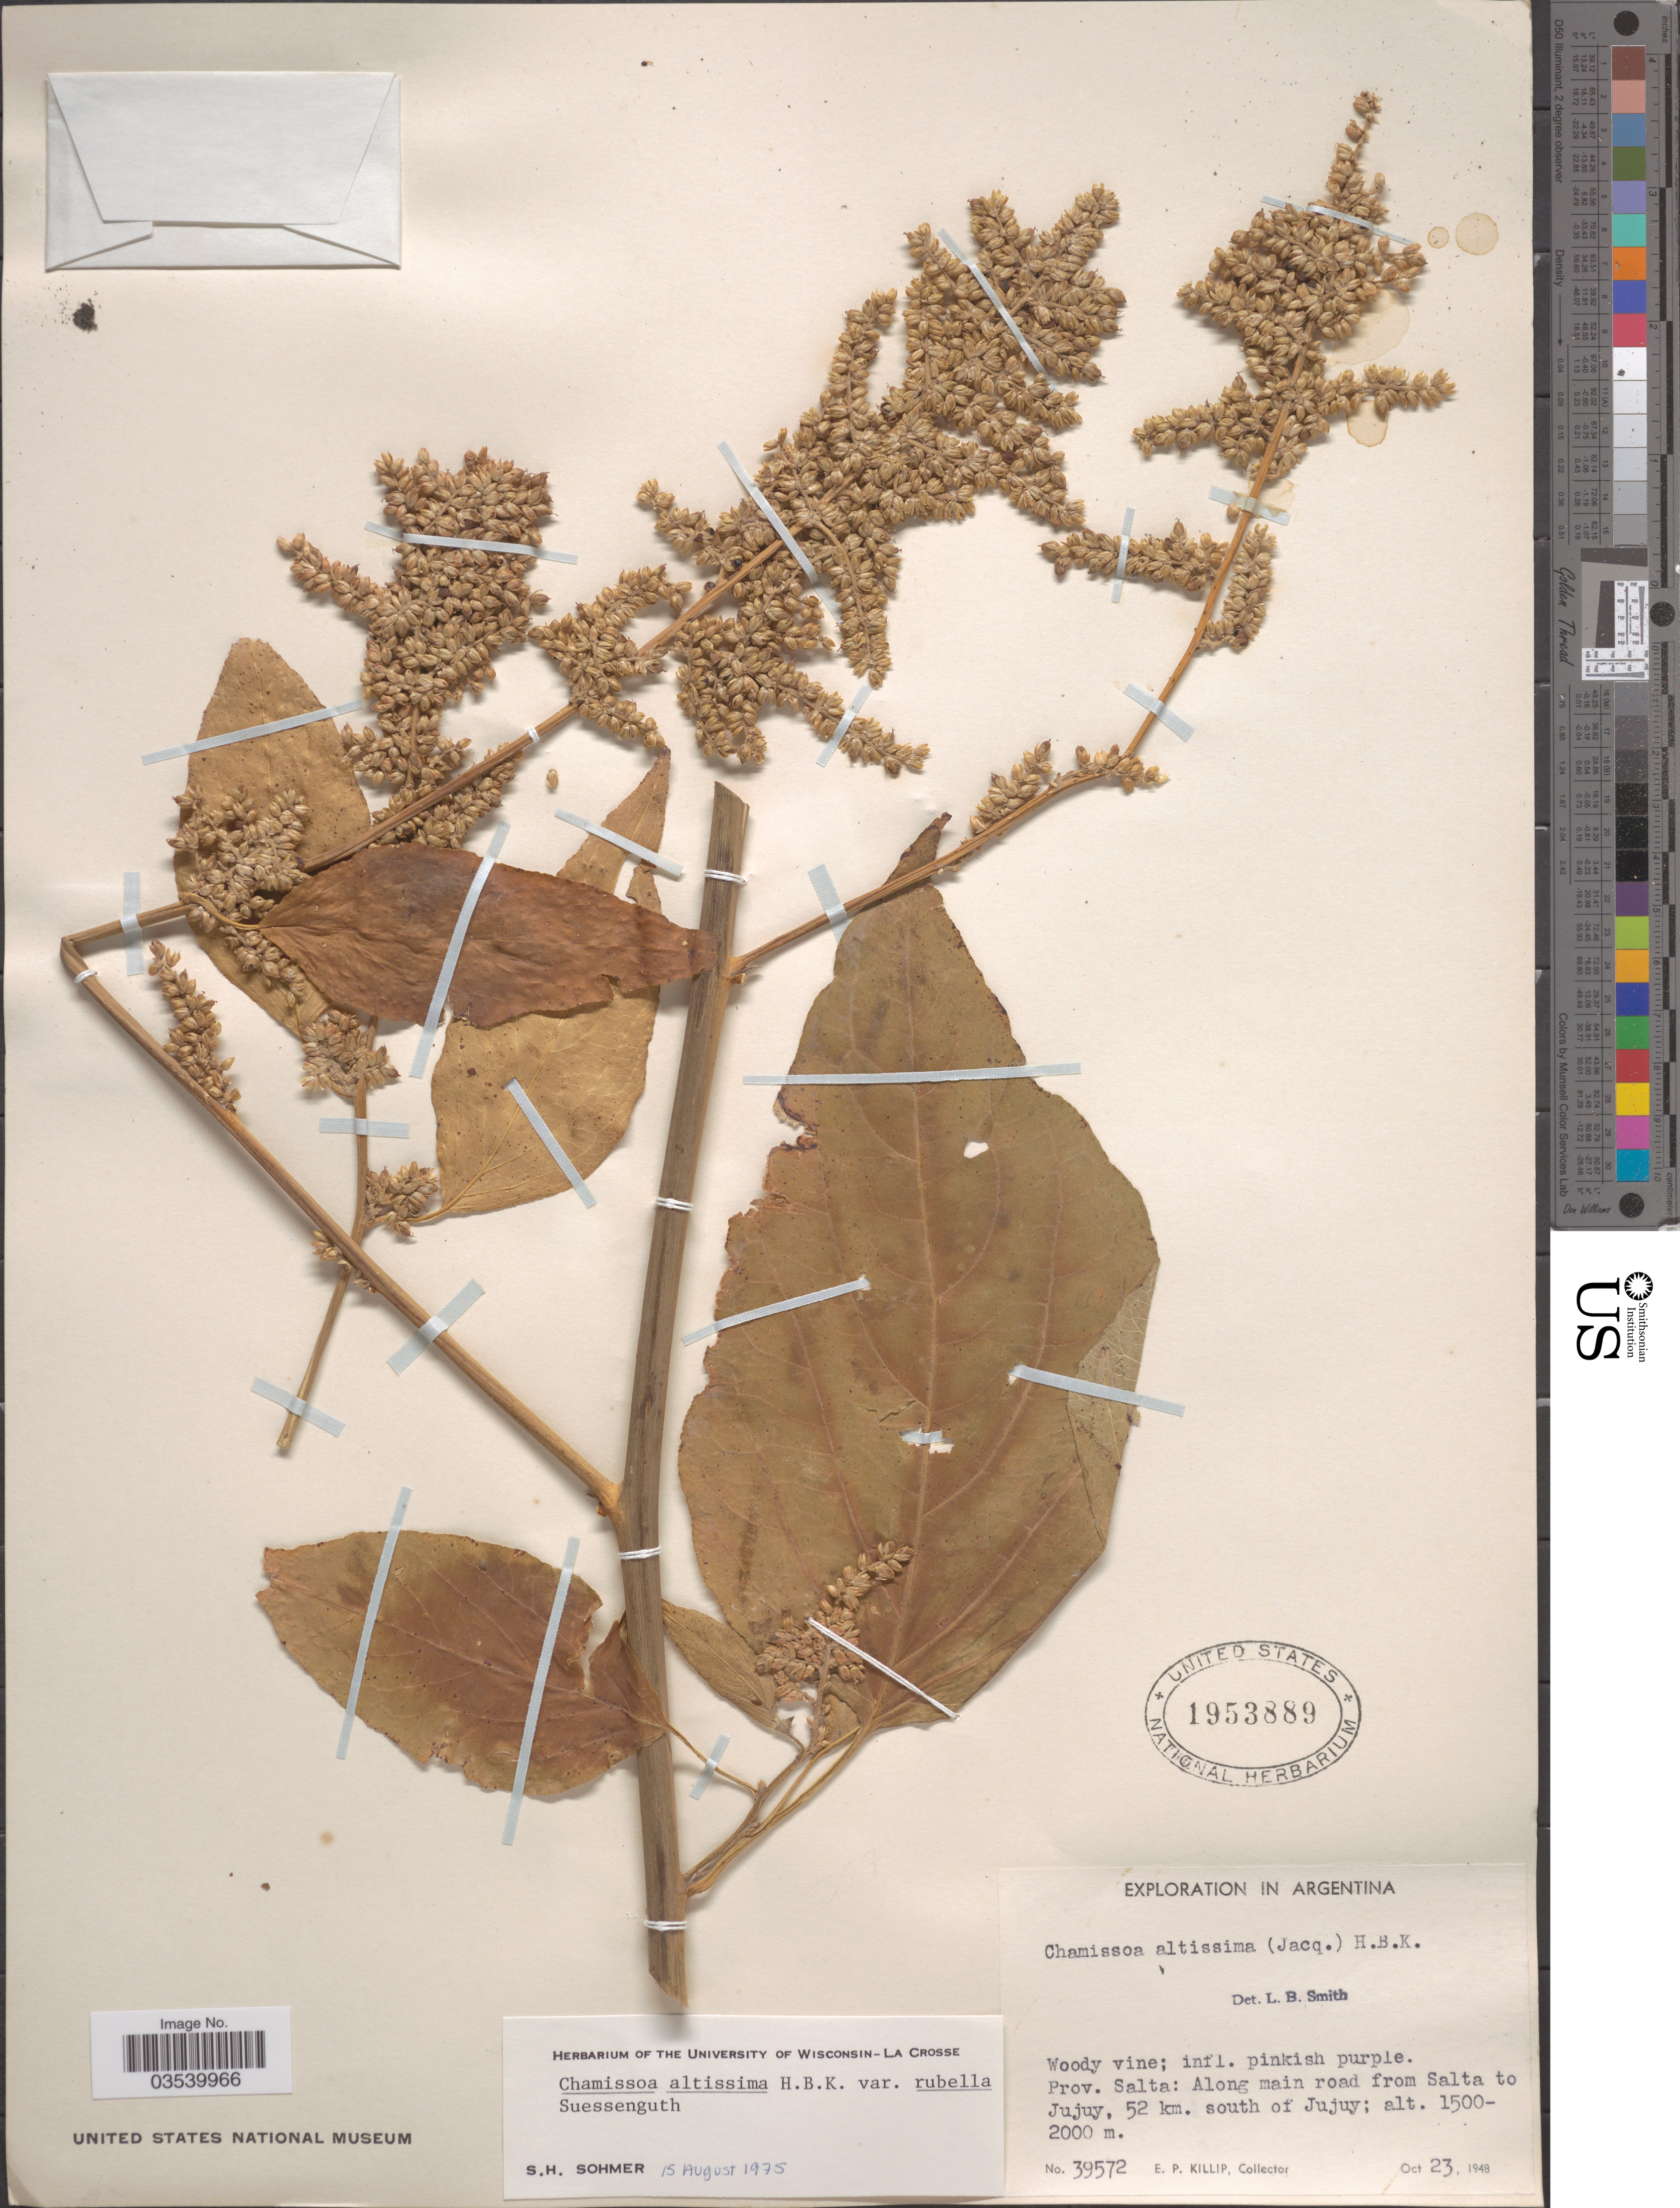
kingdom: Plantae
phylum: Tracheophyta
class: Magnoliopsida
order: Caryophyllales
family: Amaranthaceae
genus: Chamissoa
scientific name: Chamissoa altissima var. rubella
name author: Suess.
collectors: E. P. Killip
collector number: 39572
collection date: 1948-10-23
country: Argentina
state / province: Salta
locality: Along main road from Salta to Jujuy, 52 km. south of Jujuy.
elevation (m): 1500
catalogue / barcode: US 1953889